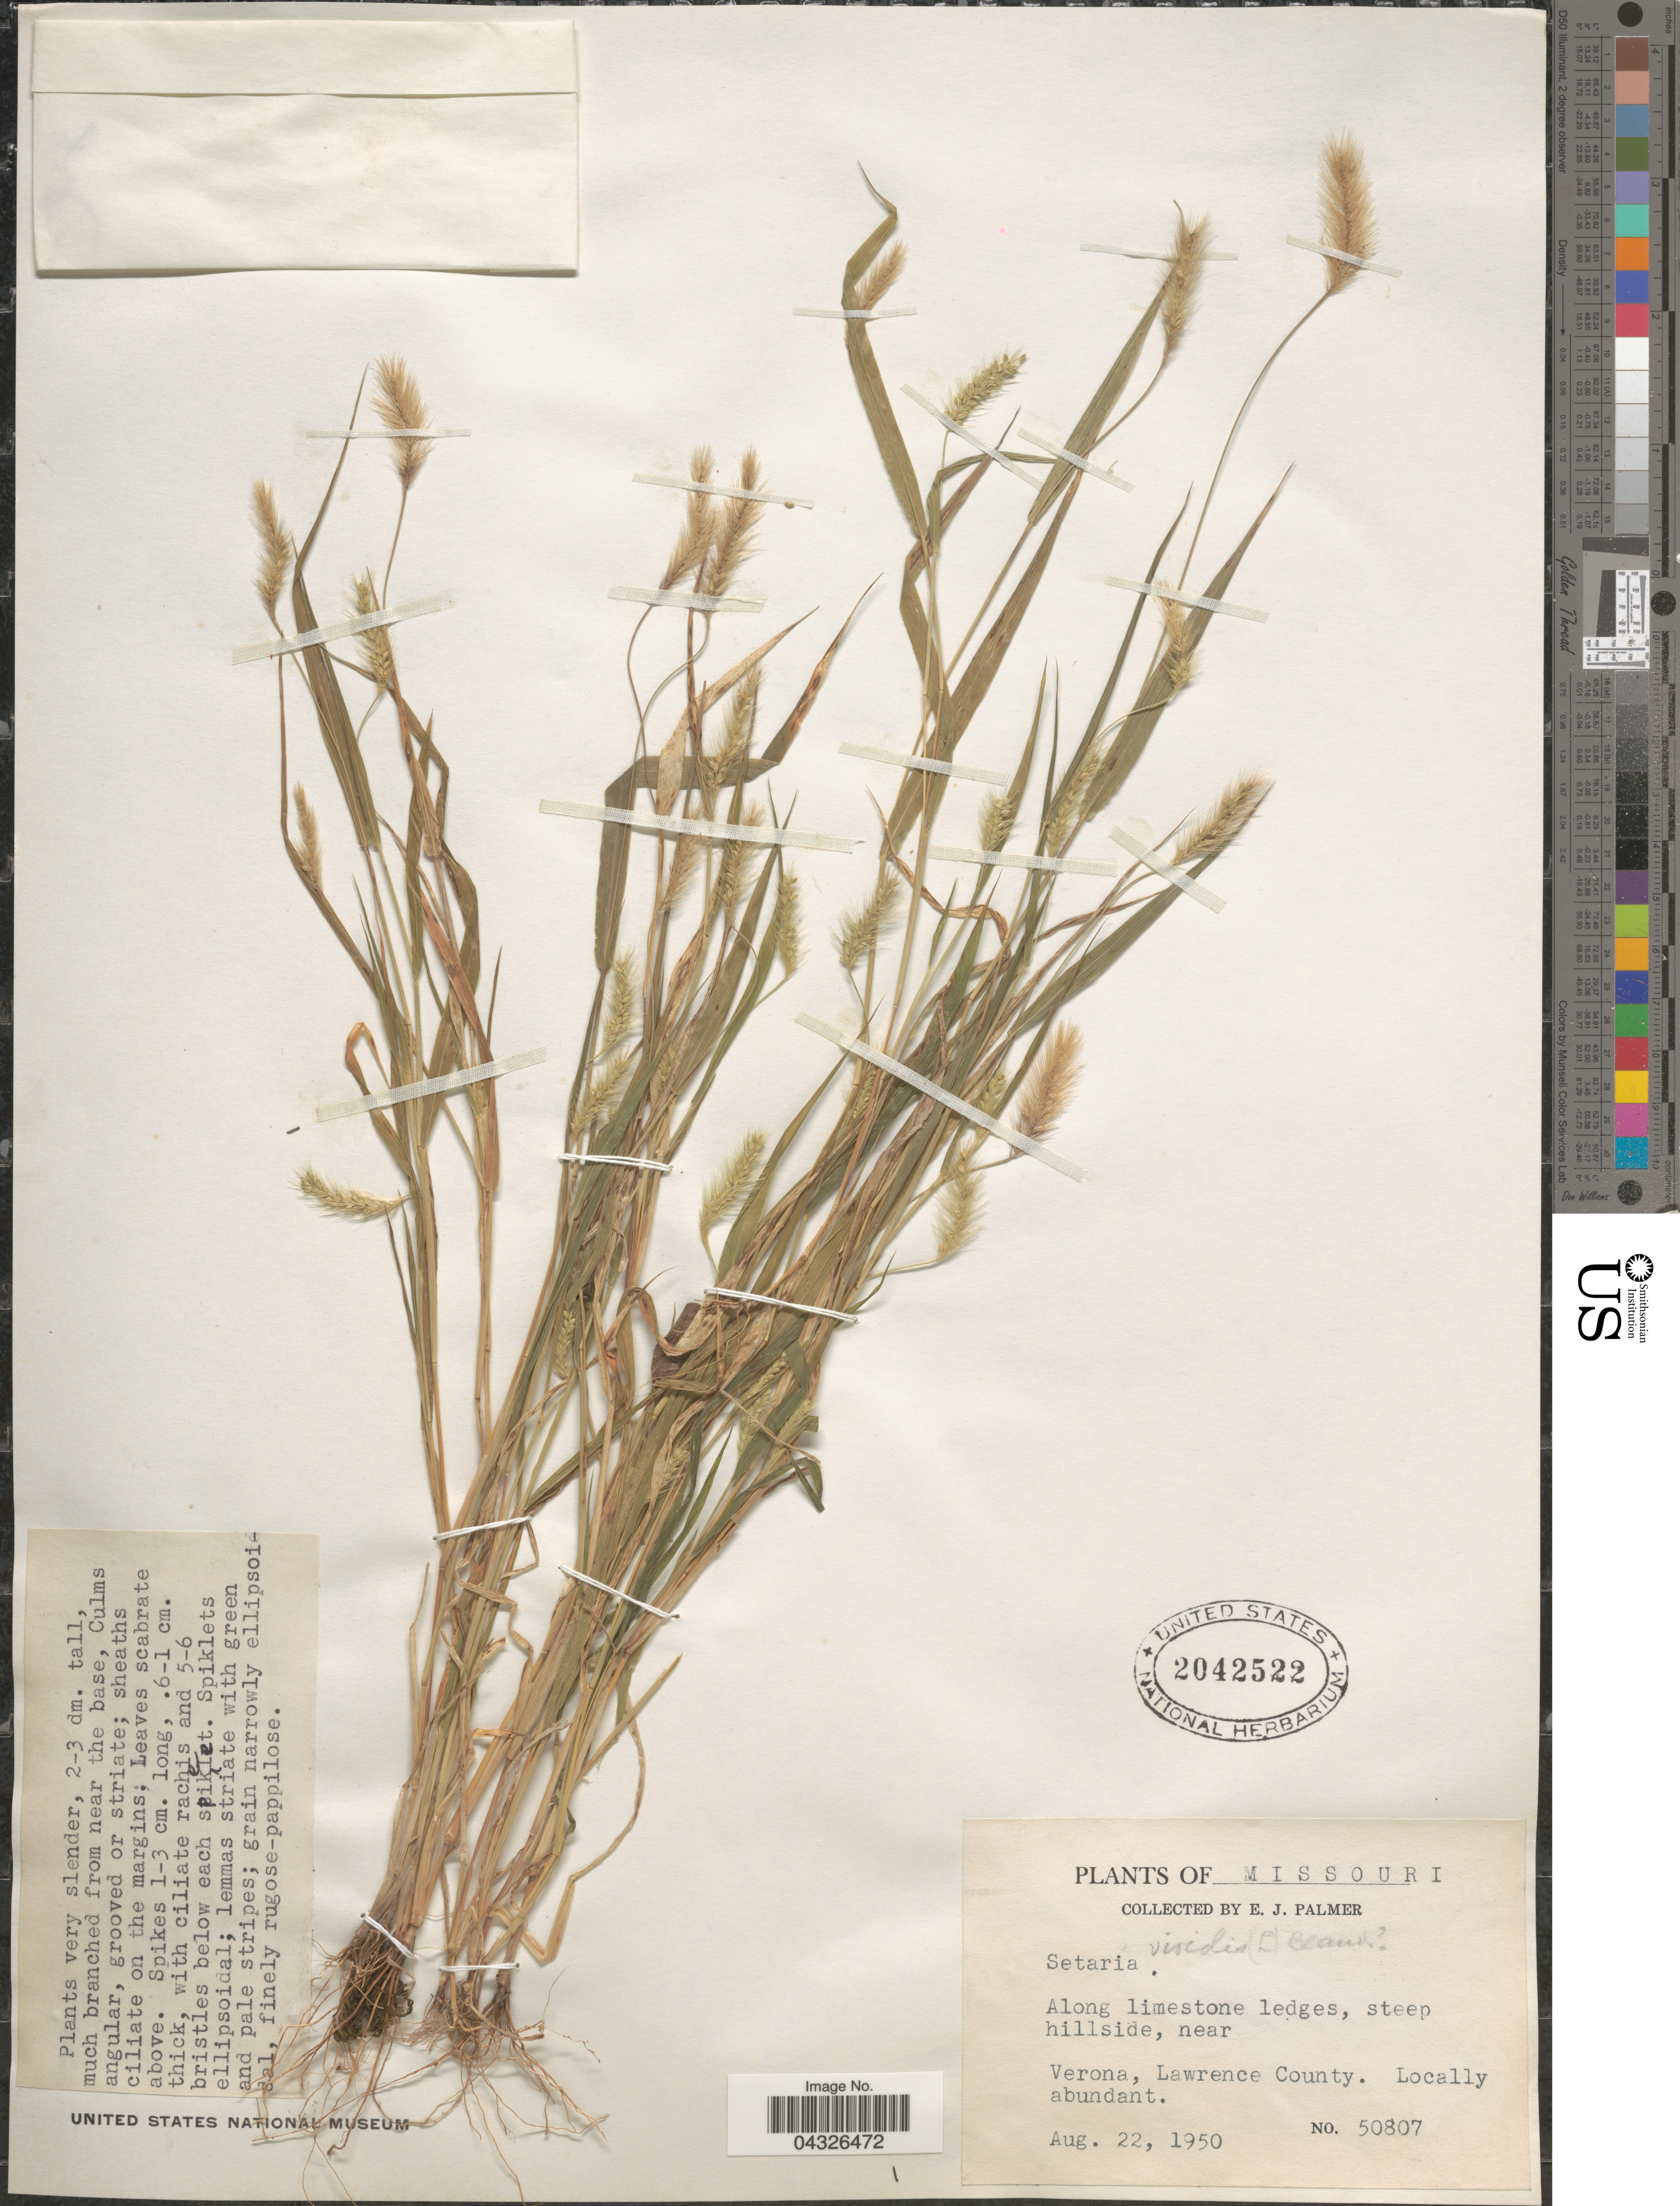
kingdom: Plantae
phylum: Tracheophyta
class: Liliopsida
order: Poales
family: Poaceae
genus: Setaria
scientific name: Setaria viridis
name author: (L.) P. Beauv.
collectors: E. J. Palmer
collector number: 50807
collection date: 1950-08-22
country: United States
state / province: Missouri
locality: Along limestone ledges, steep hillside, near Verona, Lawrence County. Locally abundant.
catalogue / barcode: US 2042522